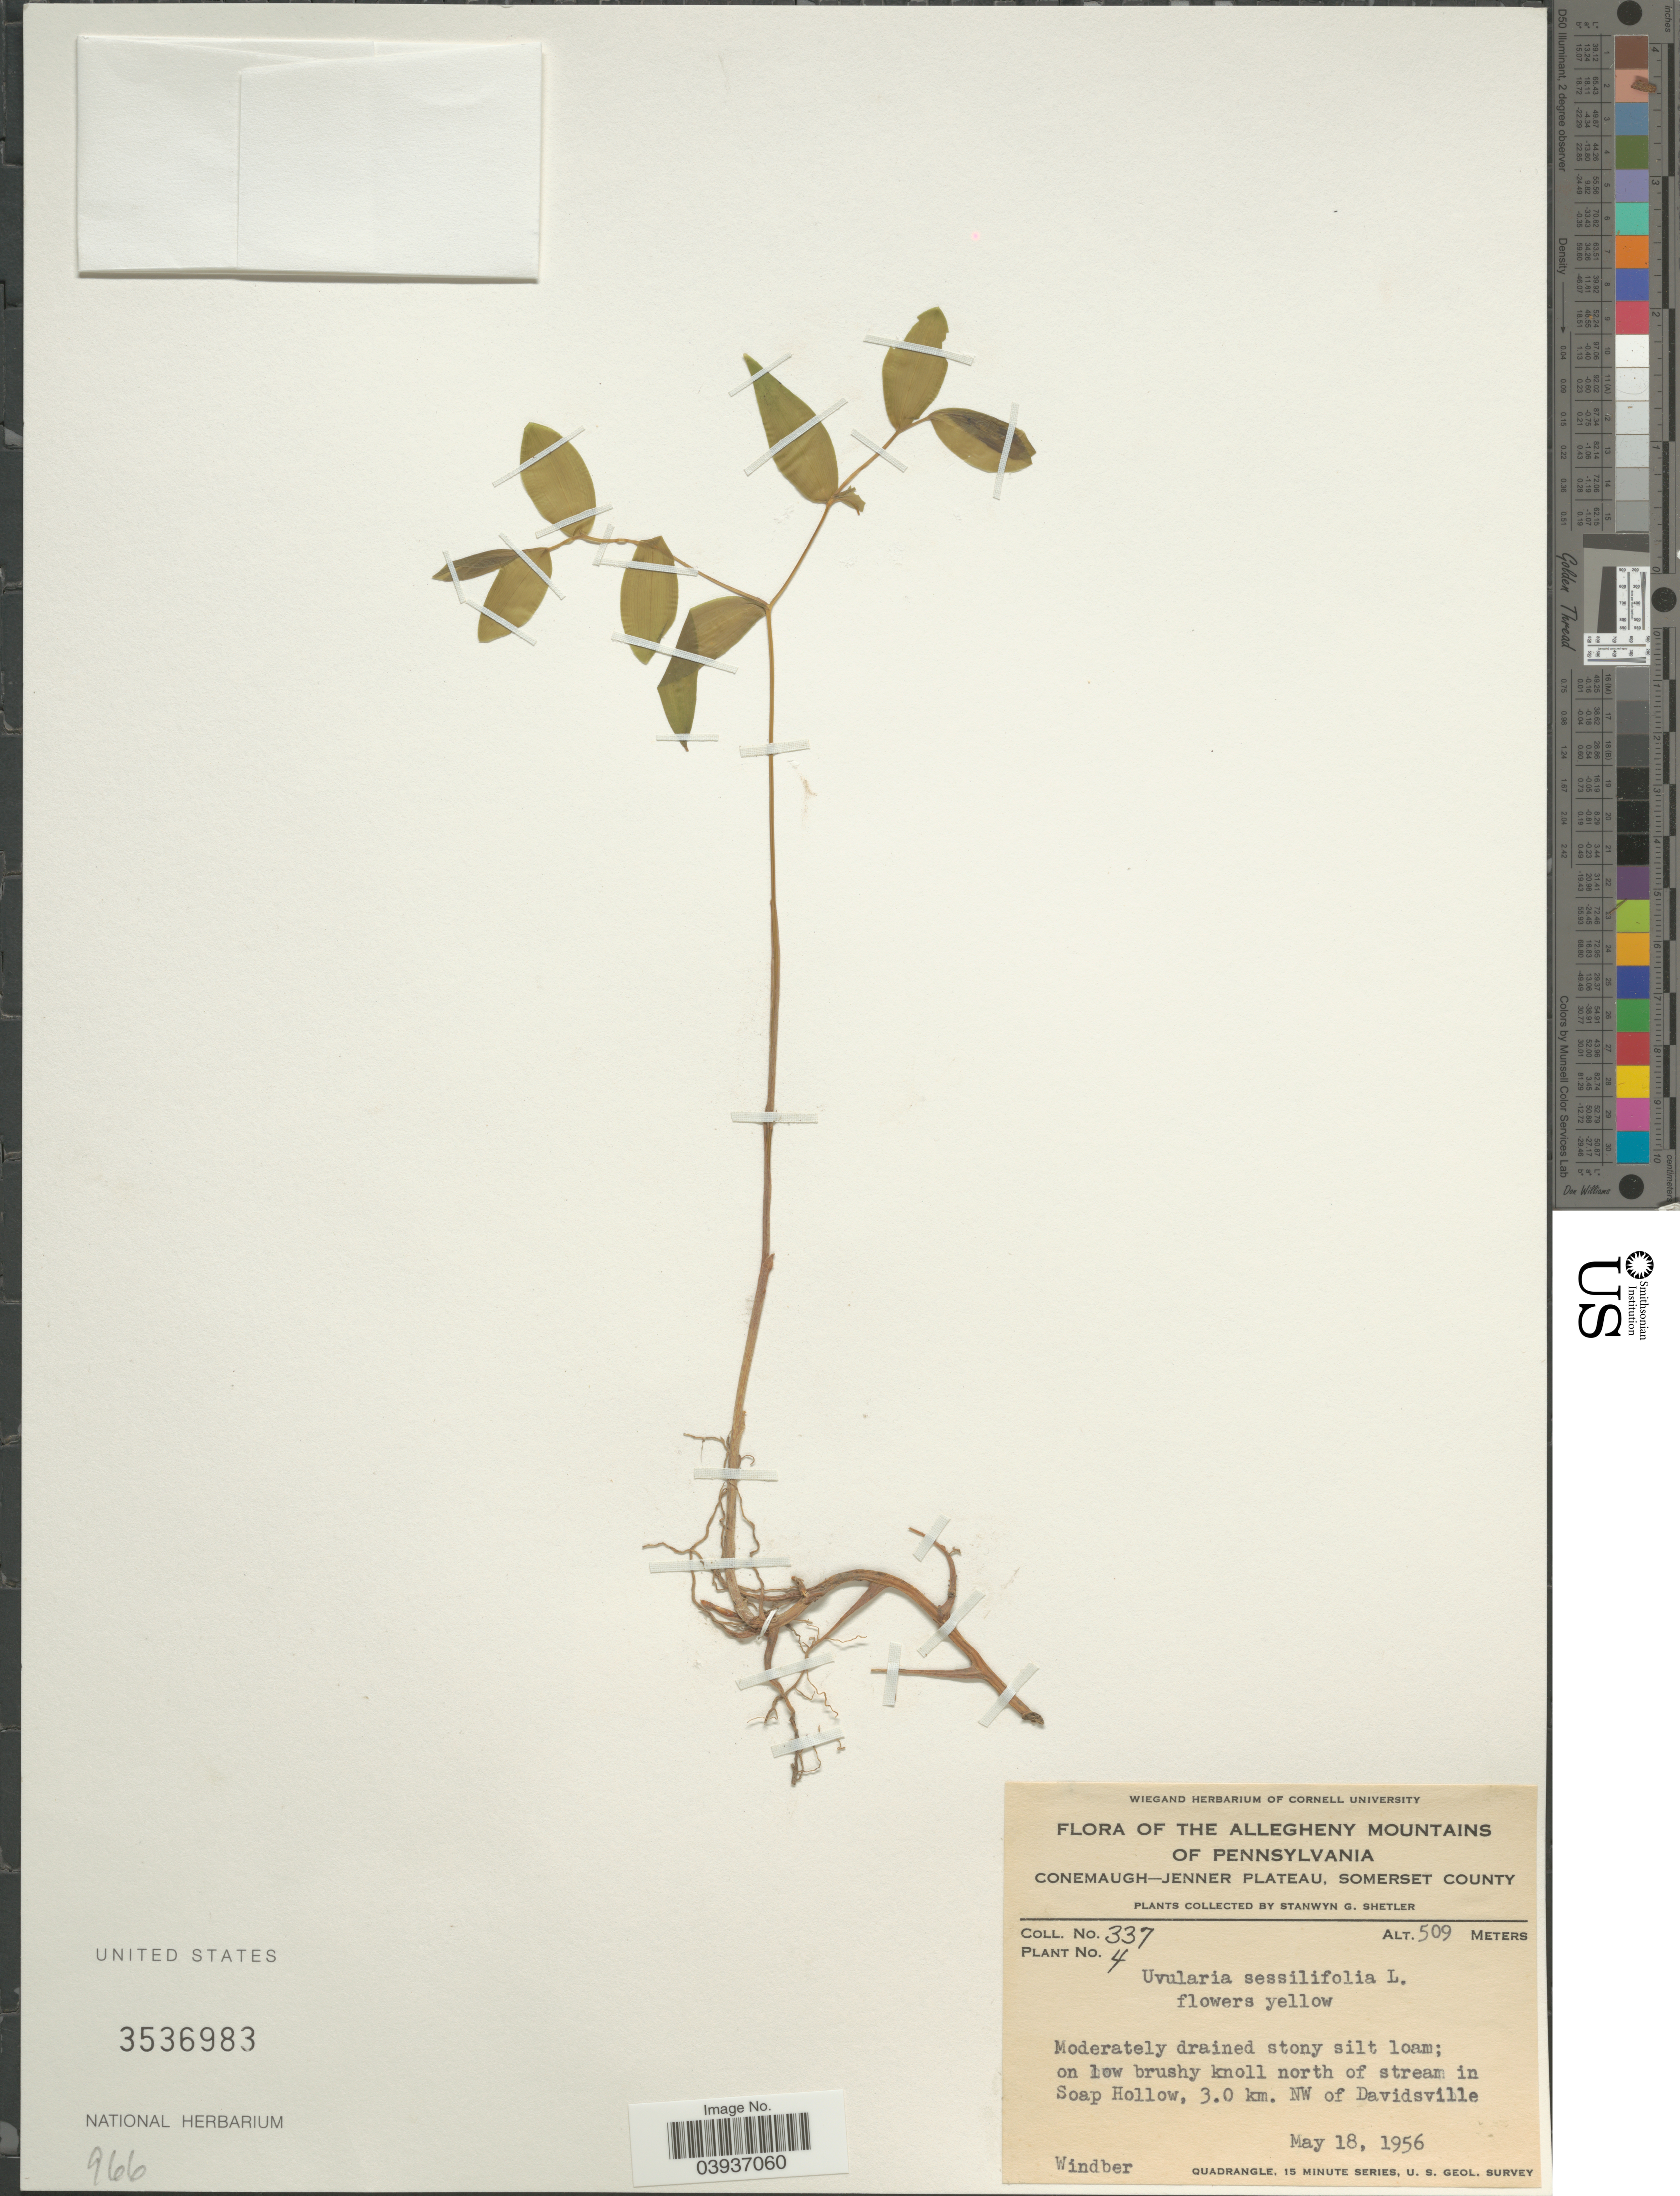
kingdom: Plantae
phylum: Tracheophyta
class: Liliopsida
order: Liliales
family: Colchicaceae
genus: Uvularia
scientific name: Uvularia sessilifolia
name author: L.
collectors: S. Shetler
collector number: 337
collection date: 1956-05-18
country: United States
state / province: Pennsylvania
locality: The Allegheny Mountains of Pennsylvania Conemaugh-Jenner Plateau, Somerset County. Knoll north of stream in Soap Hollow, 3.0 km. NW of Davidsville. Windber.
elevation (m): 509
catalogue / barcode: US 3536983